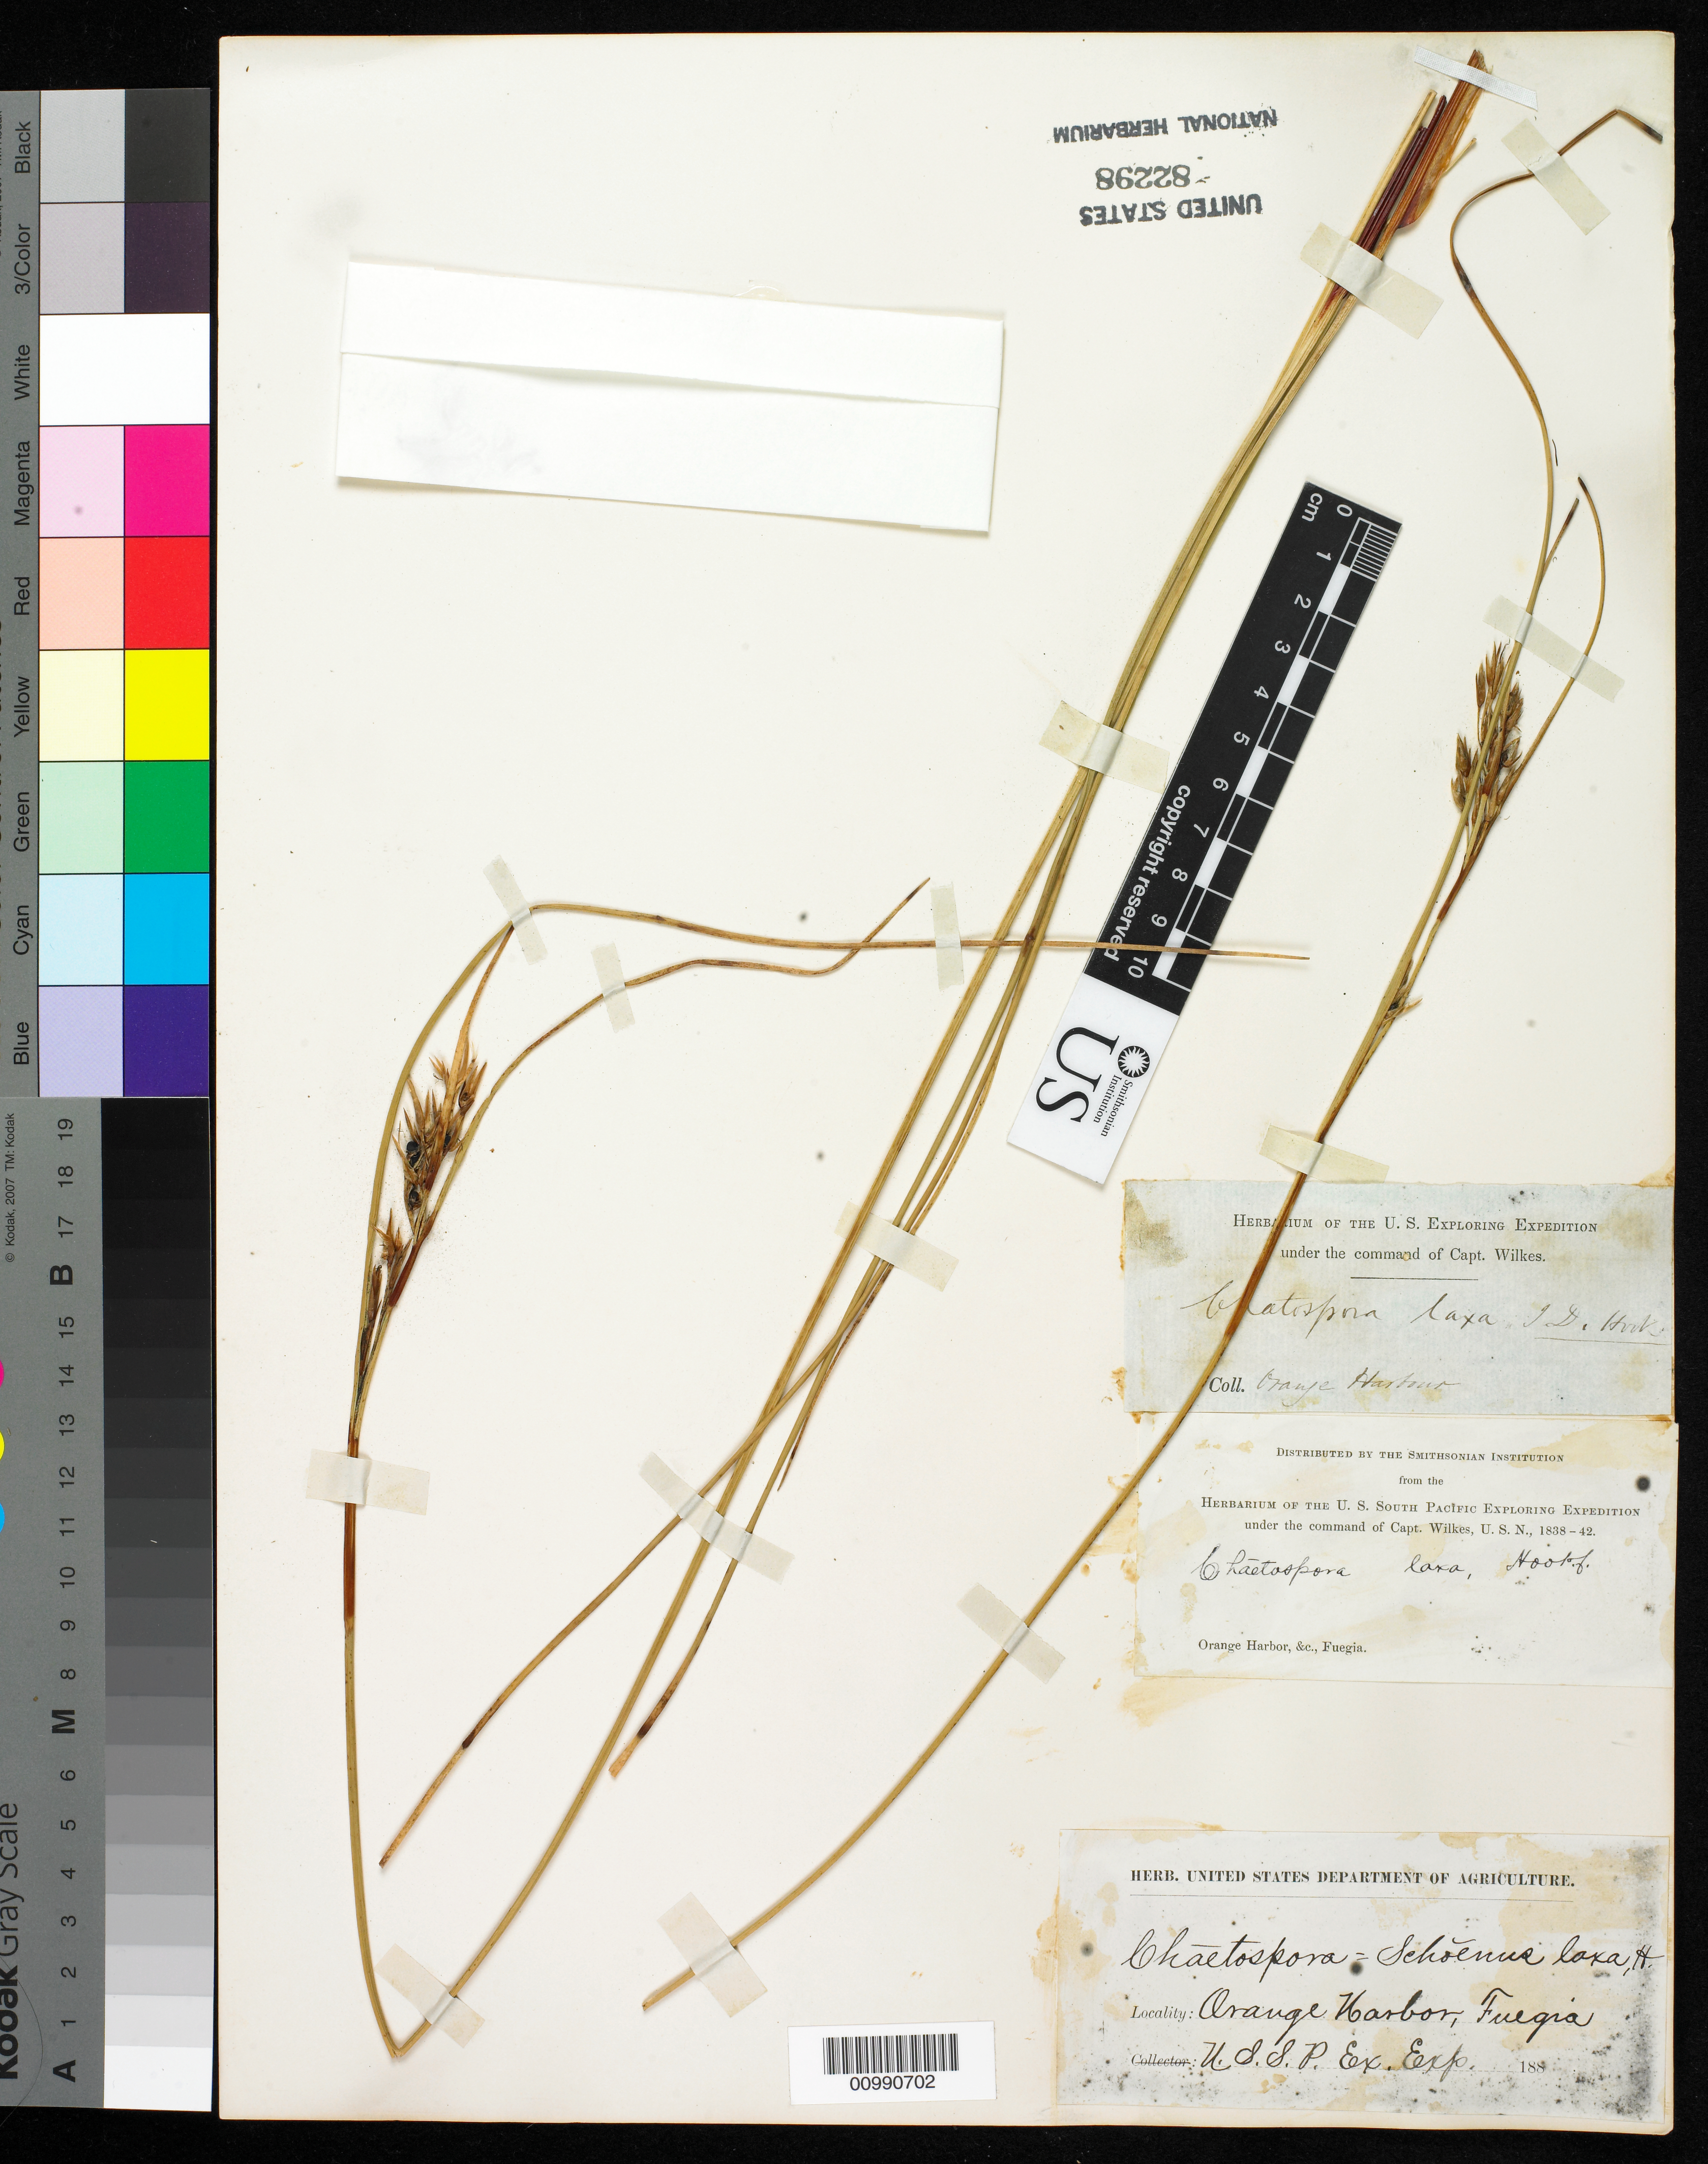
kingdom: Plantae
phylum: Tracheophyta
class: Liliopsida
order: Poales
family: Cyperaceae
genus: Schoenus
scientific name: Schoenus rhynchosporoides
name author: (Steud.) Kük.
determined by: Strong, Mark T., (BOT), Smithsonian Institution - National Museum of Natural History (UNITED STATES)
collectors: Wilkes Explor. Exped.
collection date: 1838/1842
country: Argentina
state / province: Tierra del Fuego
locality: Orange Harbor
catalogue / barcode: US 82298